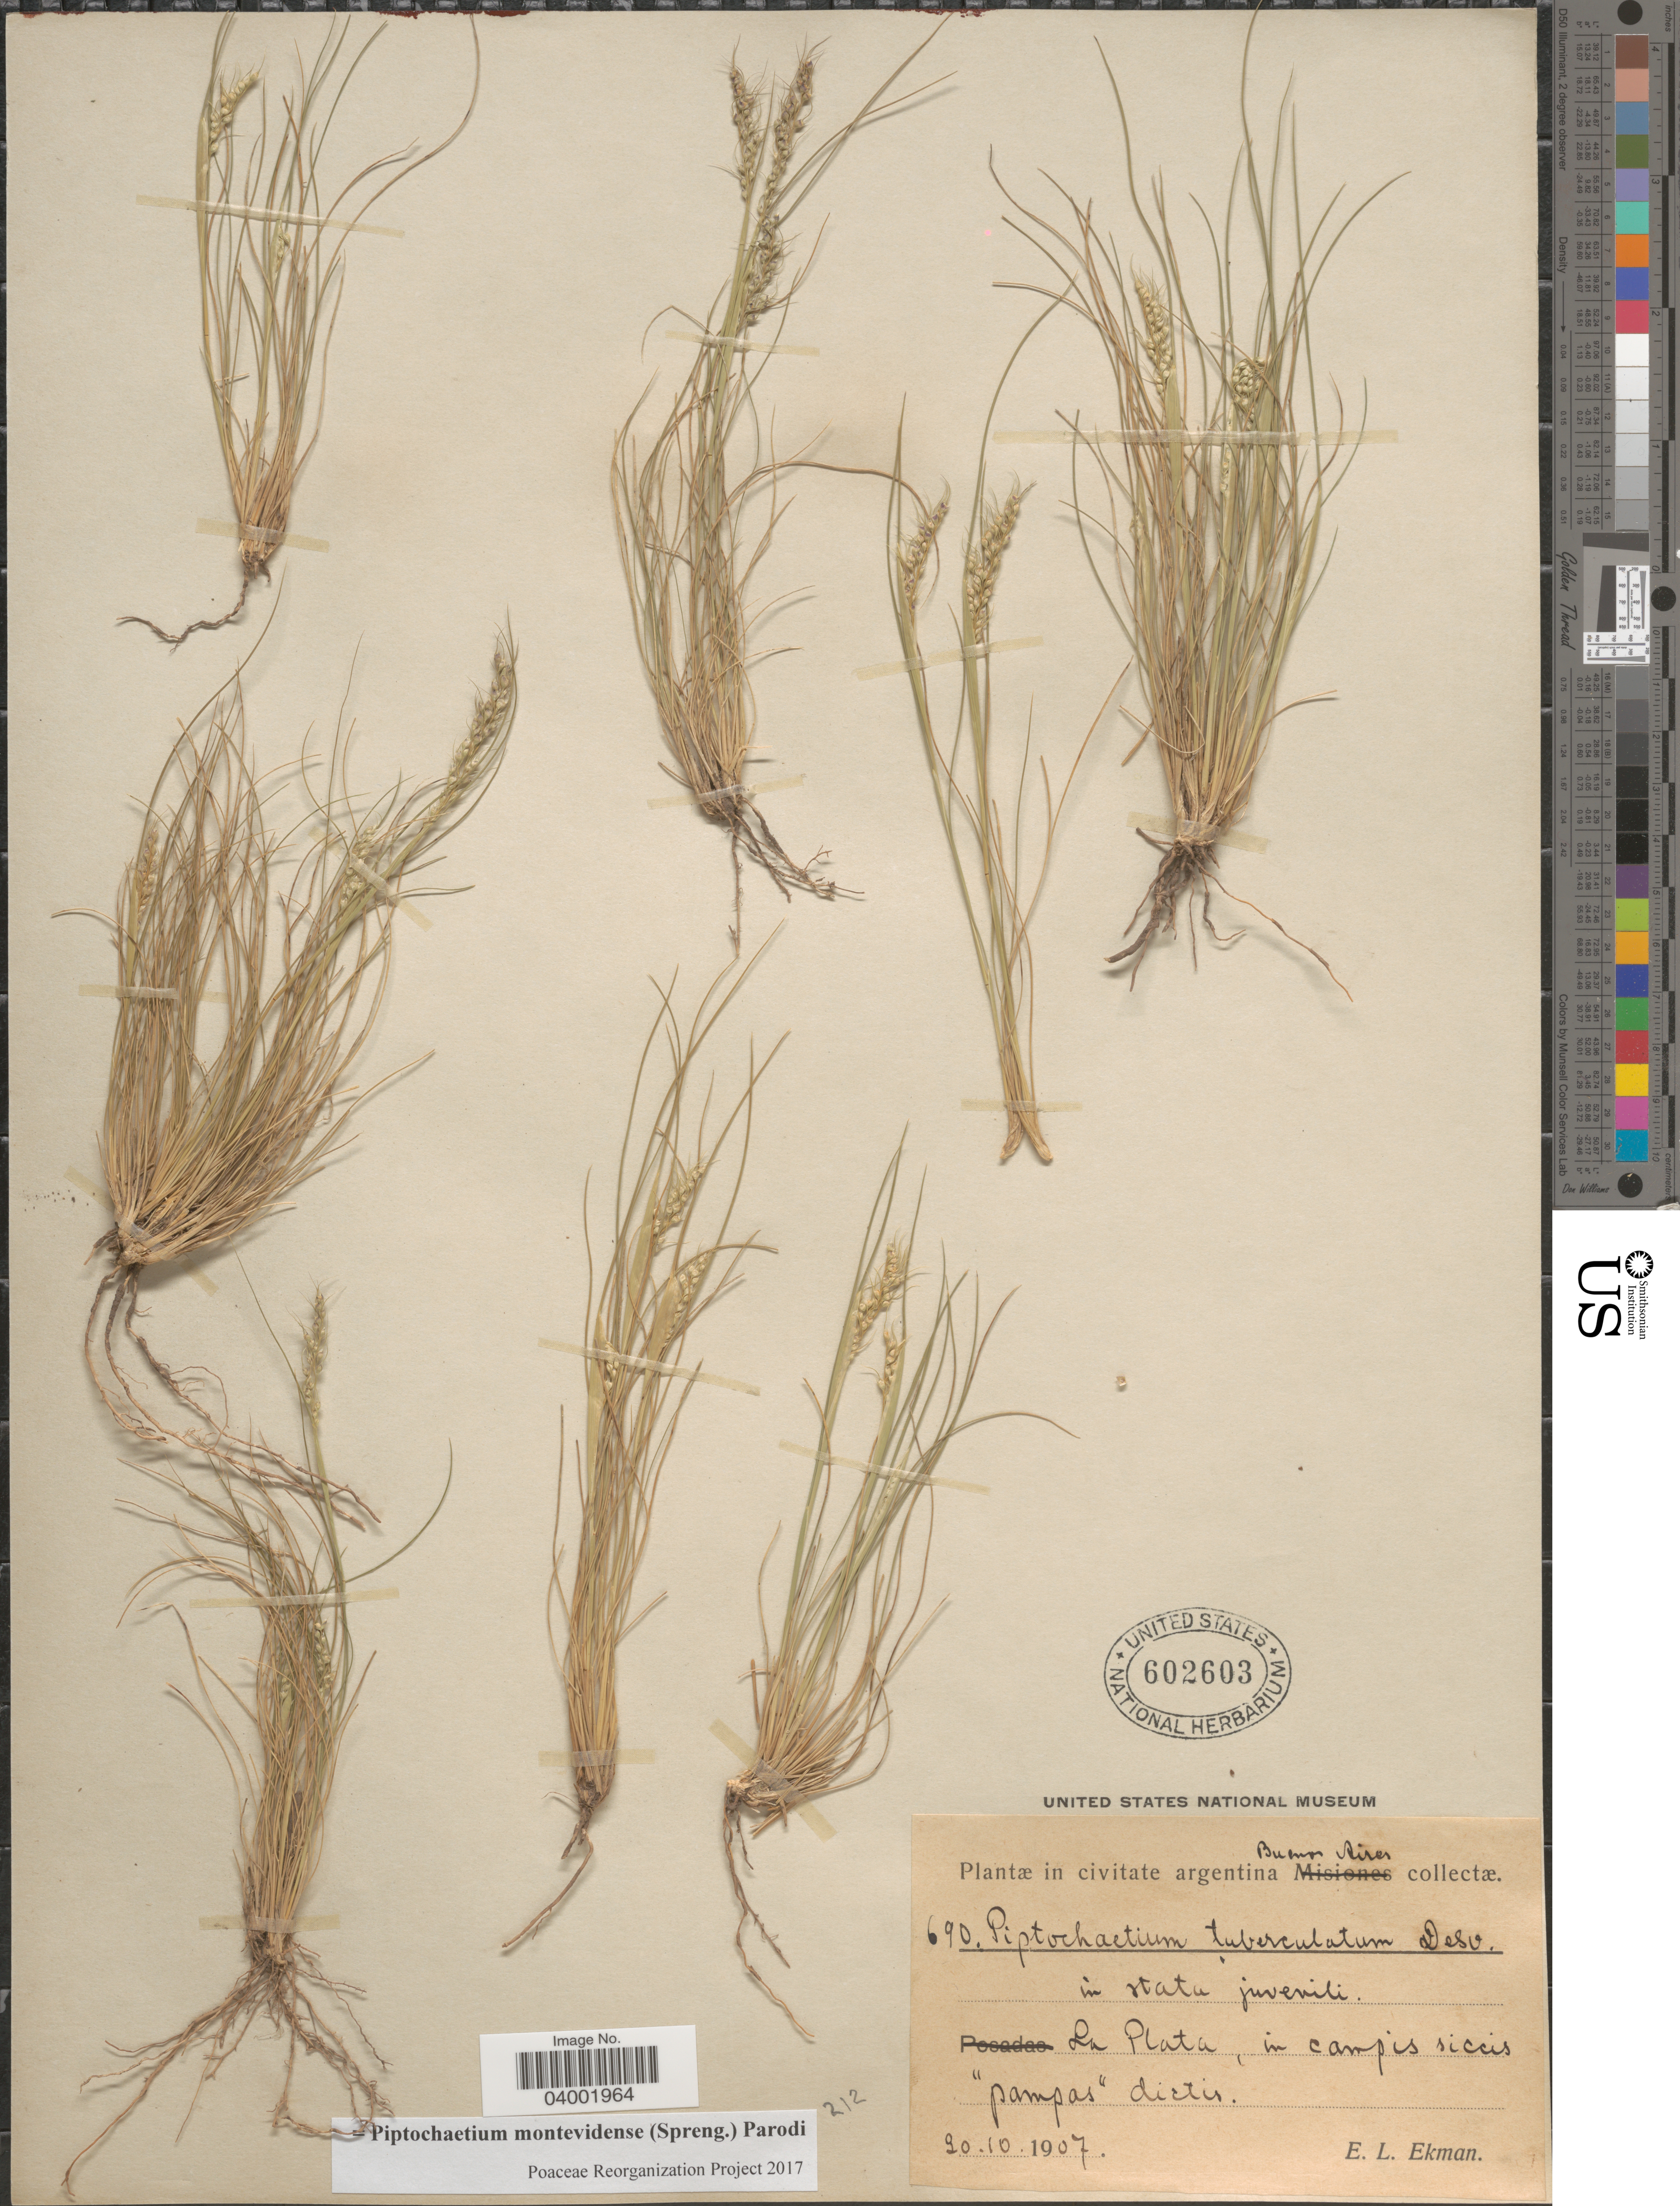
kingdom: Plantae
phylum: Tracheophyta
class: Liliopsida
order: Poales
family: Poaceae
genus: Piptochaetium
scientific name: Piptochaetium montevidense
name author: (Spreng.) Parodi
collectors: E. L. Ekman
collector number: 690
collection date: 1907-10-30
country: Argentina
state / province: Buenos Aires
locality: La Plata, in campis siccis "pampas" dictis.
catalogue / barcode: US 602603